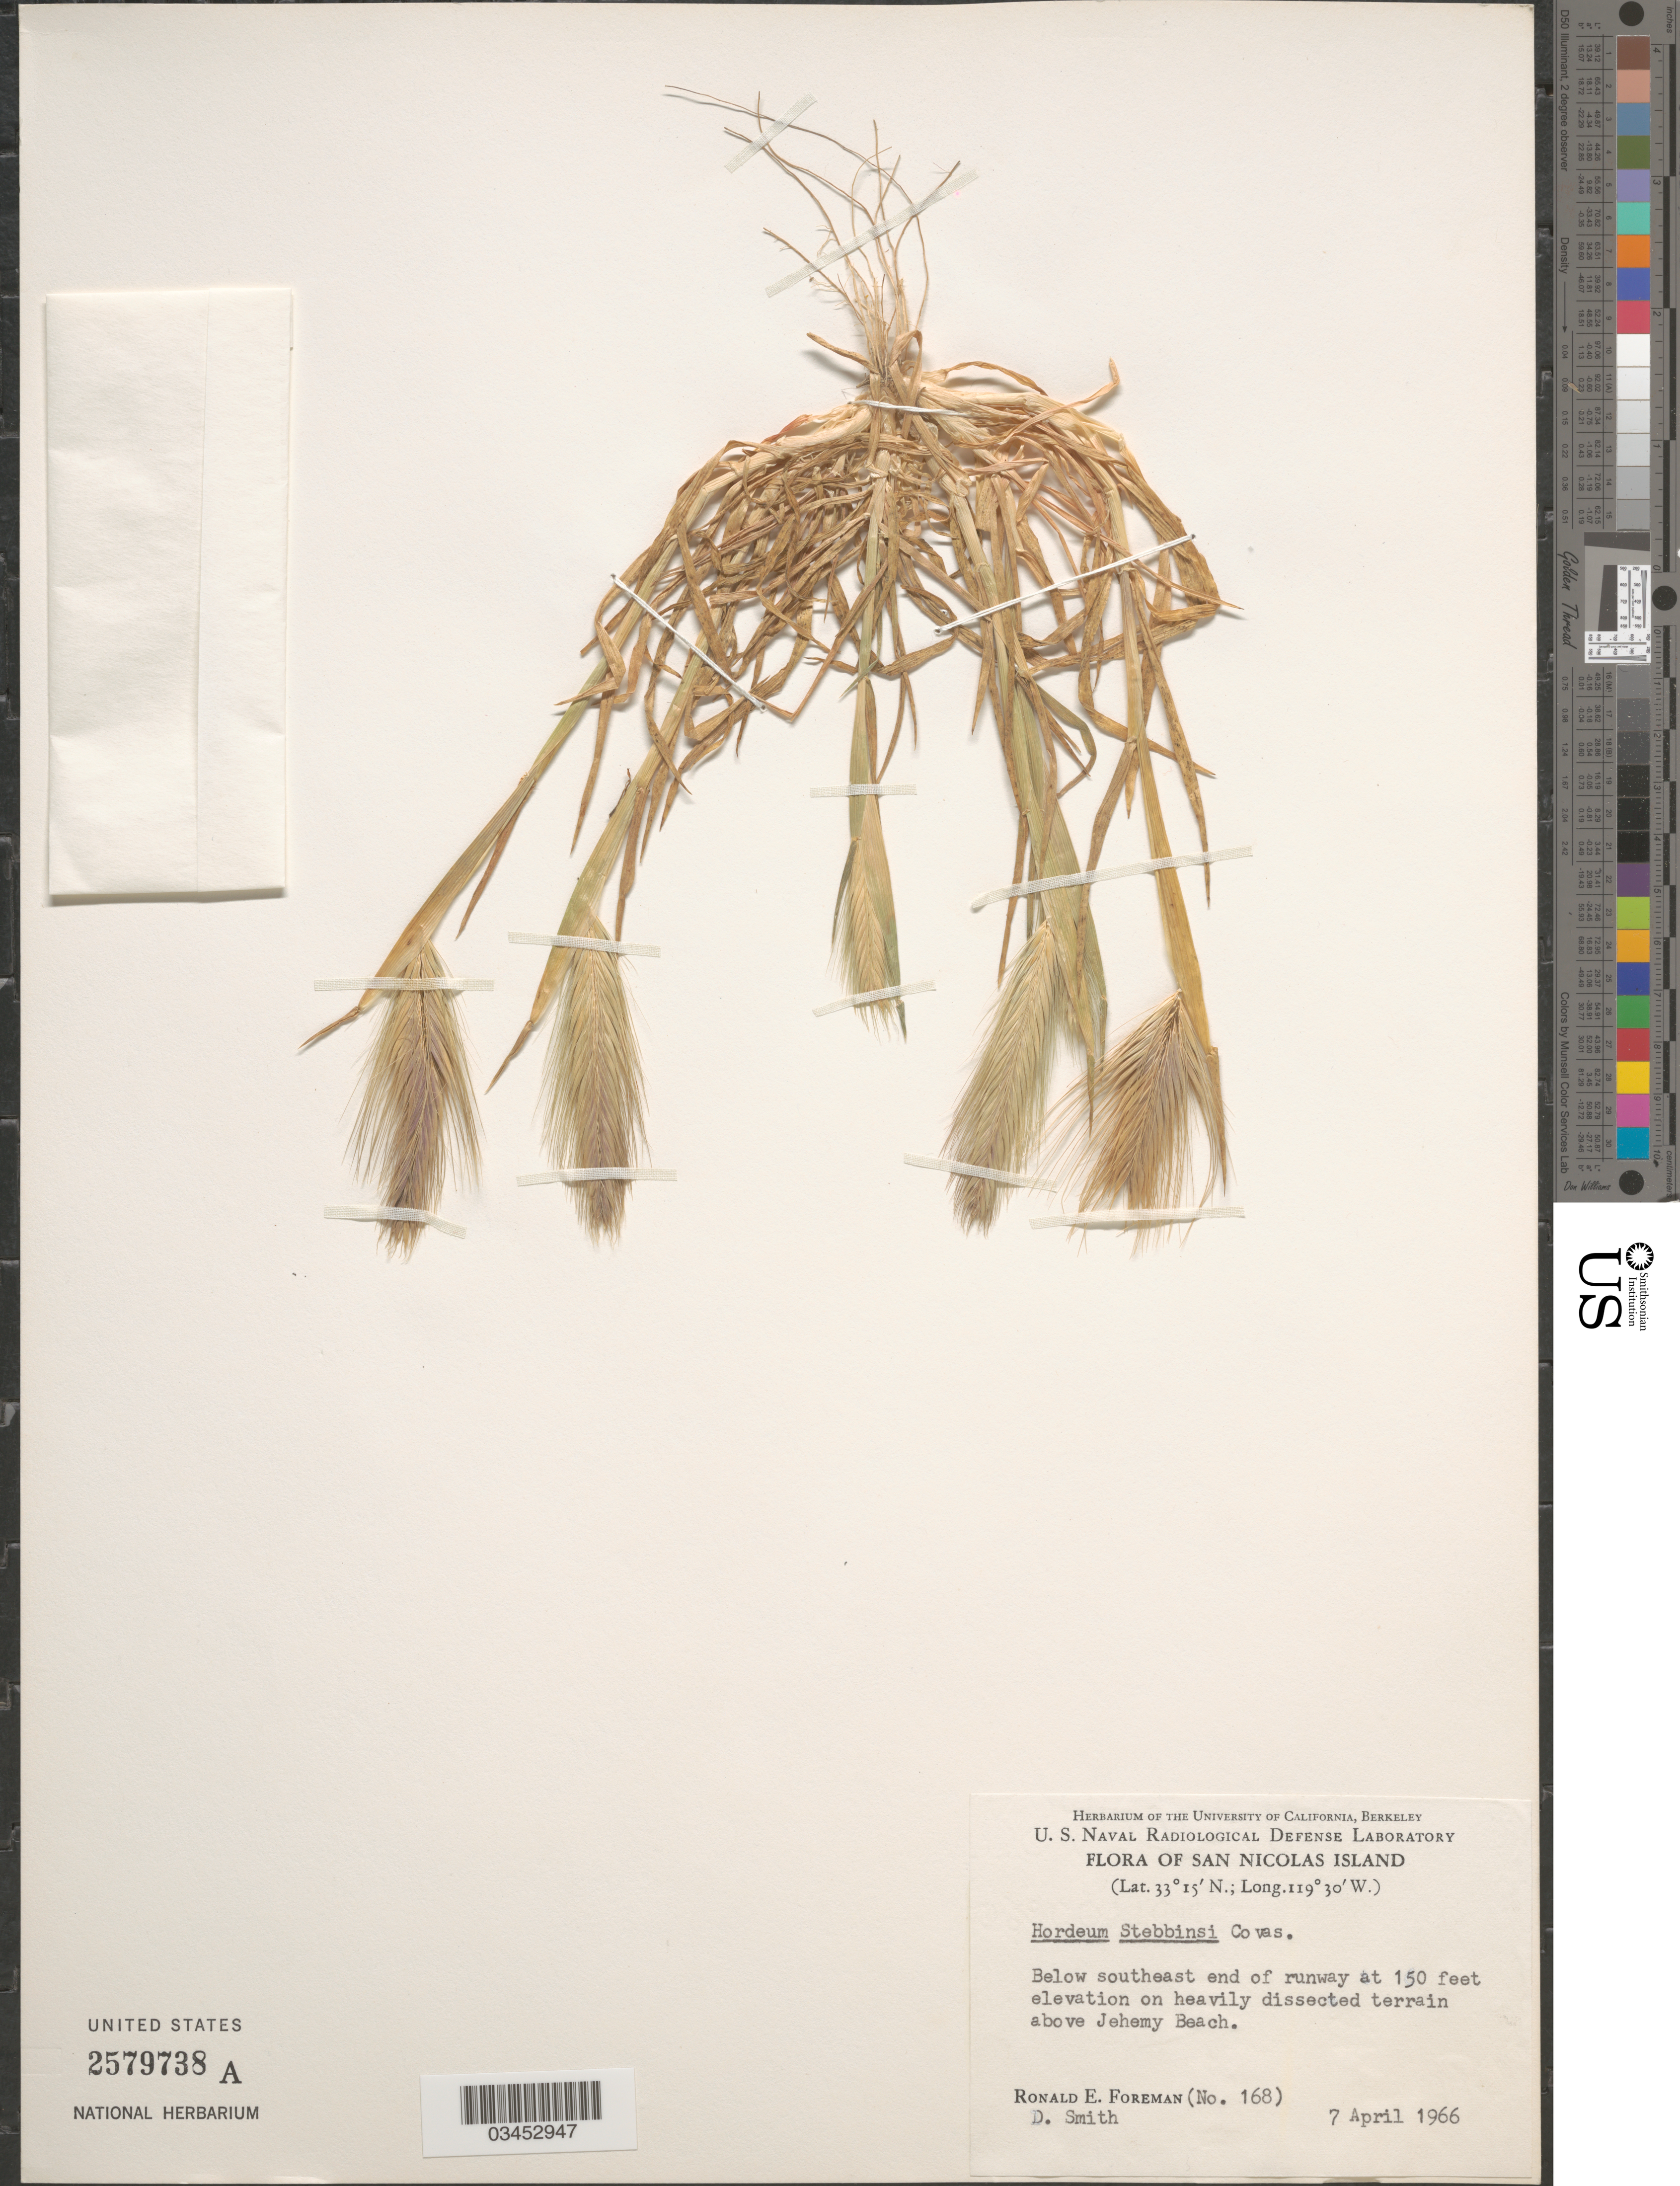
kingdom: Plantae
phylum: Tracheophyta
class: Liliopsida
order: Poales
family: Poaceae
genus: Hordeum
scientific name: Hordeum murinum subsp. glaucum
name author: (Steud.) Tzvelev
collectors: R. Foreman & D. Smith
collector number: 168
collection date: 1966-04-07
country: United States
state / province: California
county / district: Ventura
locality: San Nicolas Island. Below southeast end of runway on heavily dissected terrain above Jehemy Beach.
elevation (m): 46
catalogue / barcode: US 2579738A